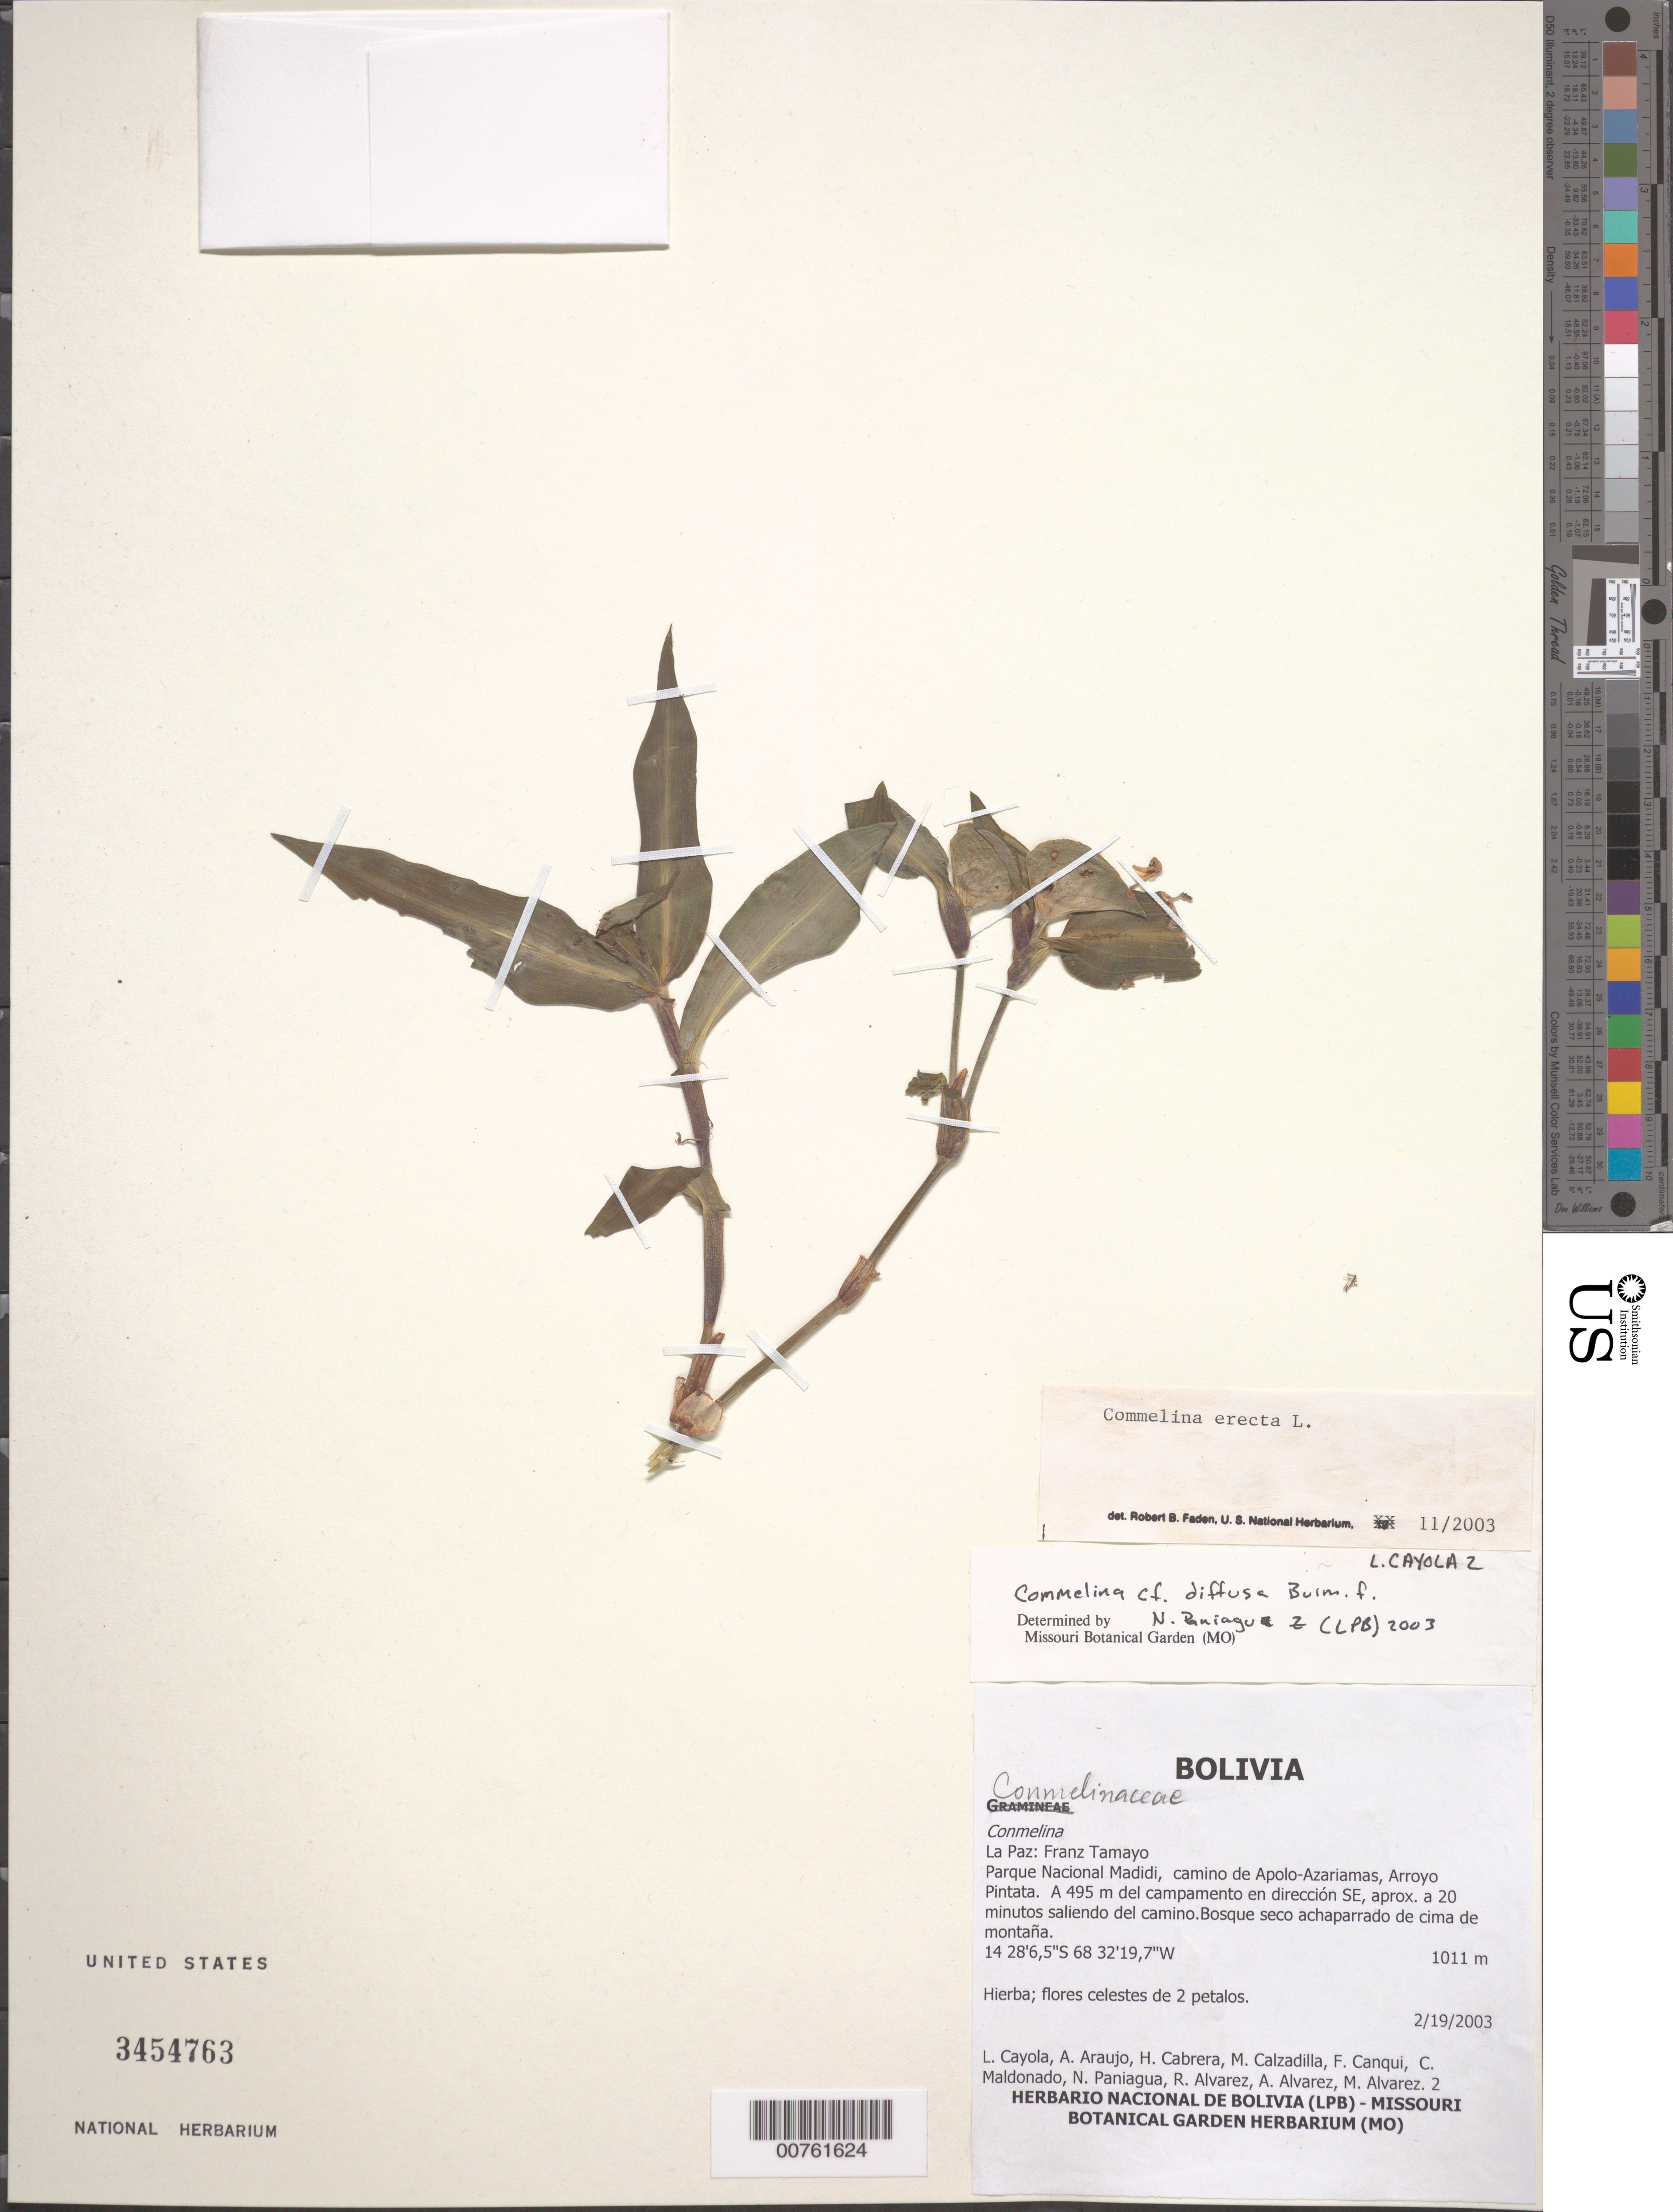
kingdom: Plantae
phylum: Tracheophyta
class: Liliopsida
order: Commelinales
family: Commelinaceae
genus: Commelina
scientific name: Commelina erecta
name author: L.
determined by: Faden, Robert B., (US), Smithsonian Institution - National Museum of Natural History (UNITED STATES)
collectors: L. Cayola, A. Araujo, H. Cabrera, M. Calzadilla, F. Canqui, C. Maldonado, N. Paniagua, R. Alvarez & A. Álvarez de Zayas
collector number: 2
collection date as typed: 19 Feb 2003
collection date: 2003-02-19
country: Bolivia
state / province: La Paz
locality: Franz Tamayo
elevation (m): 1011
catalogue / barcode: US 3454763